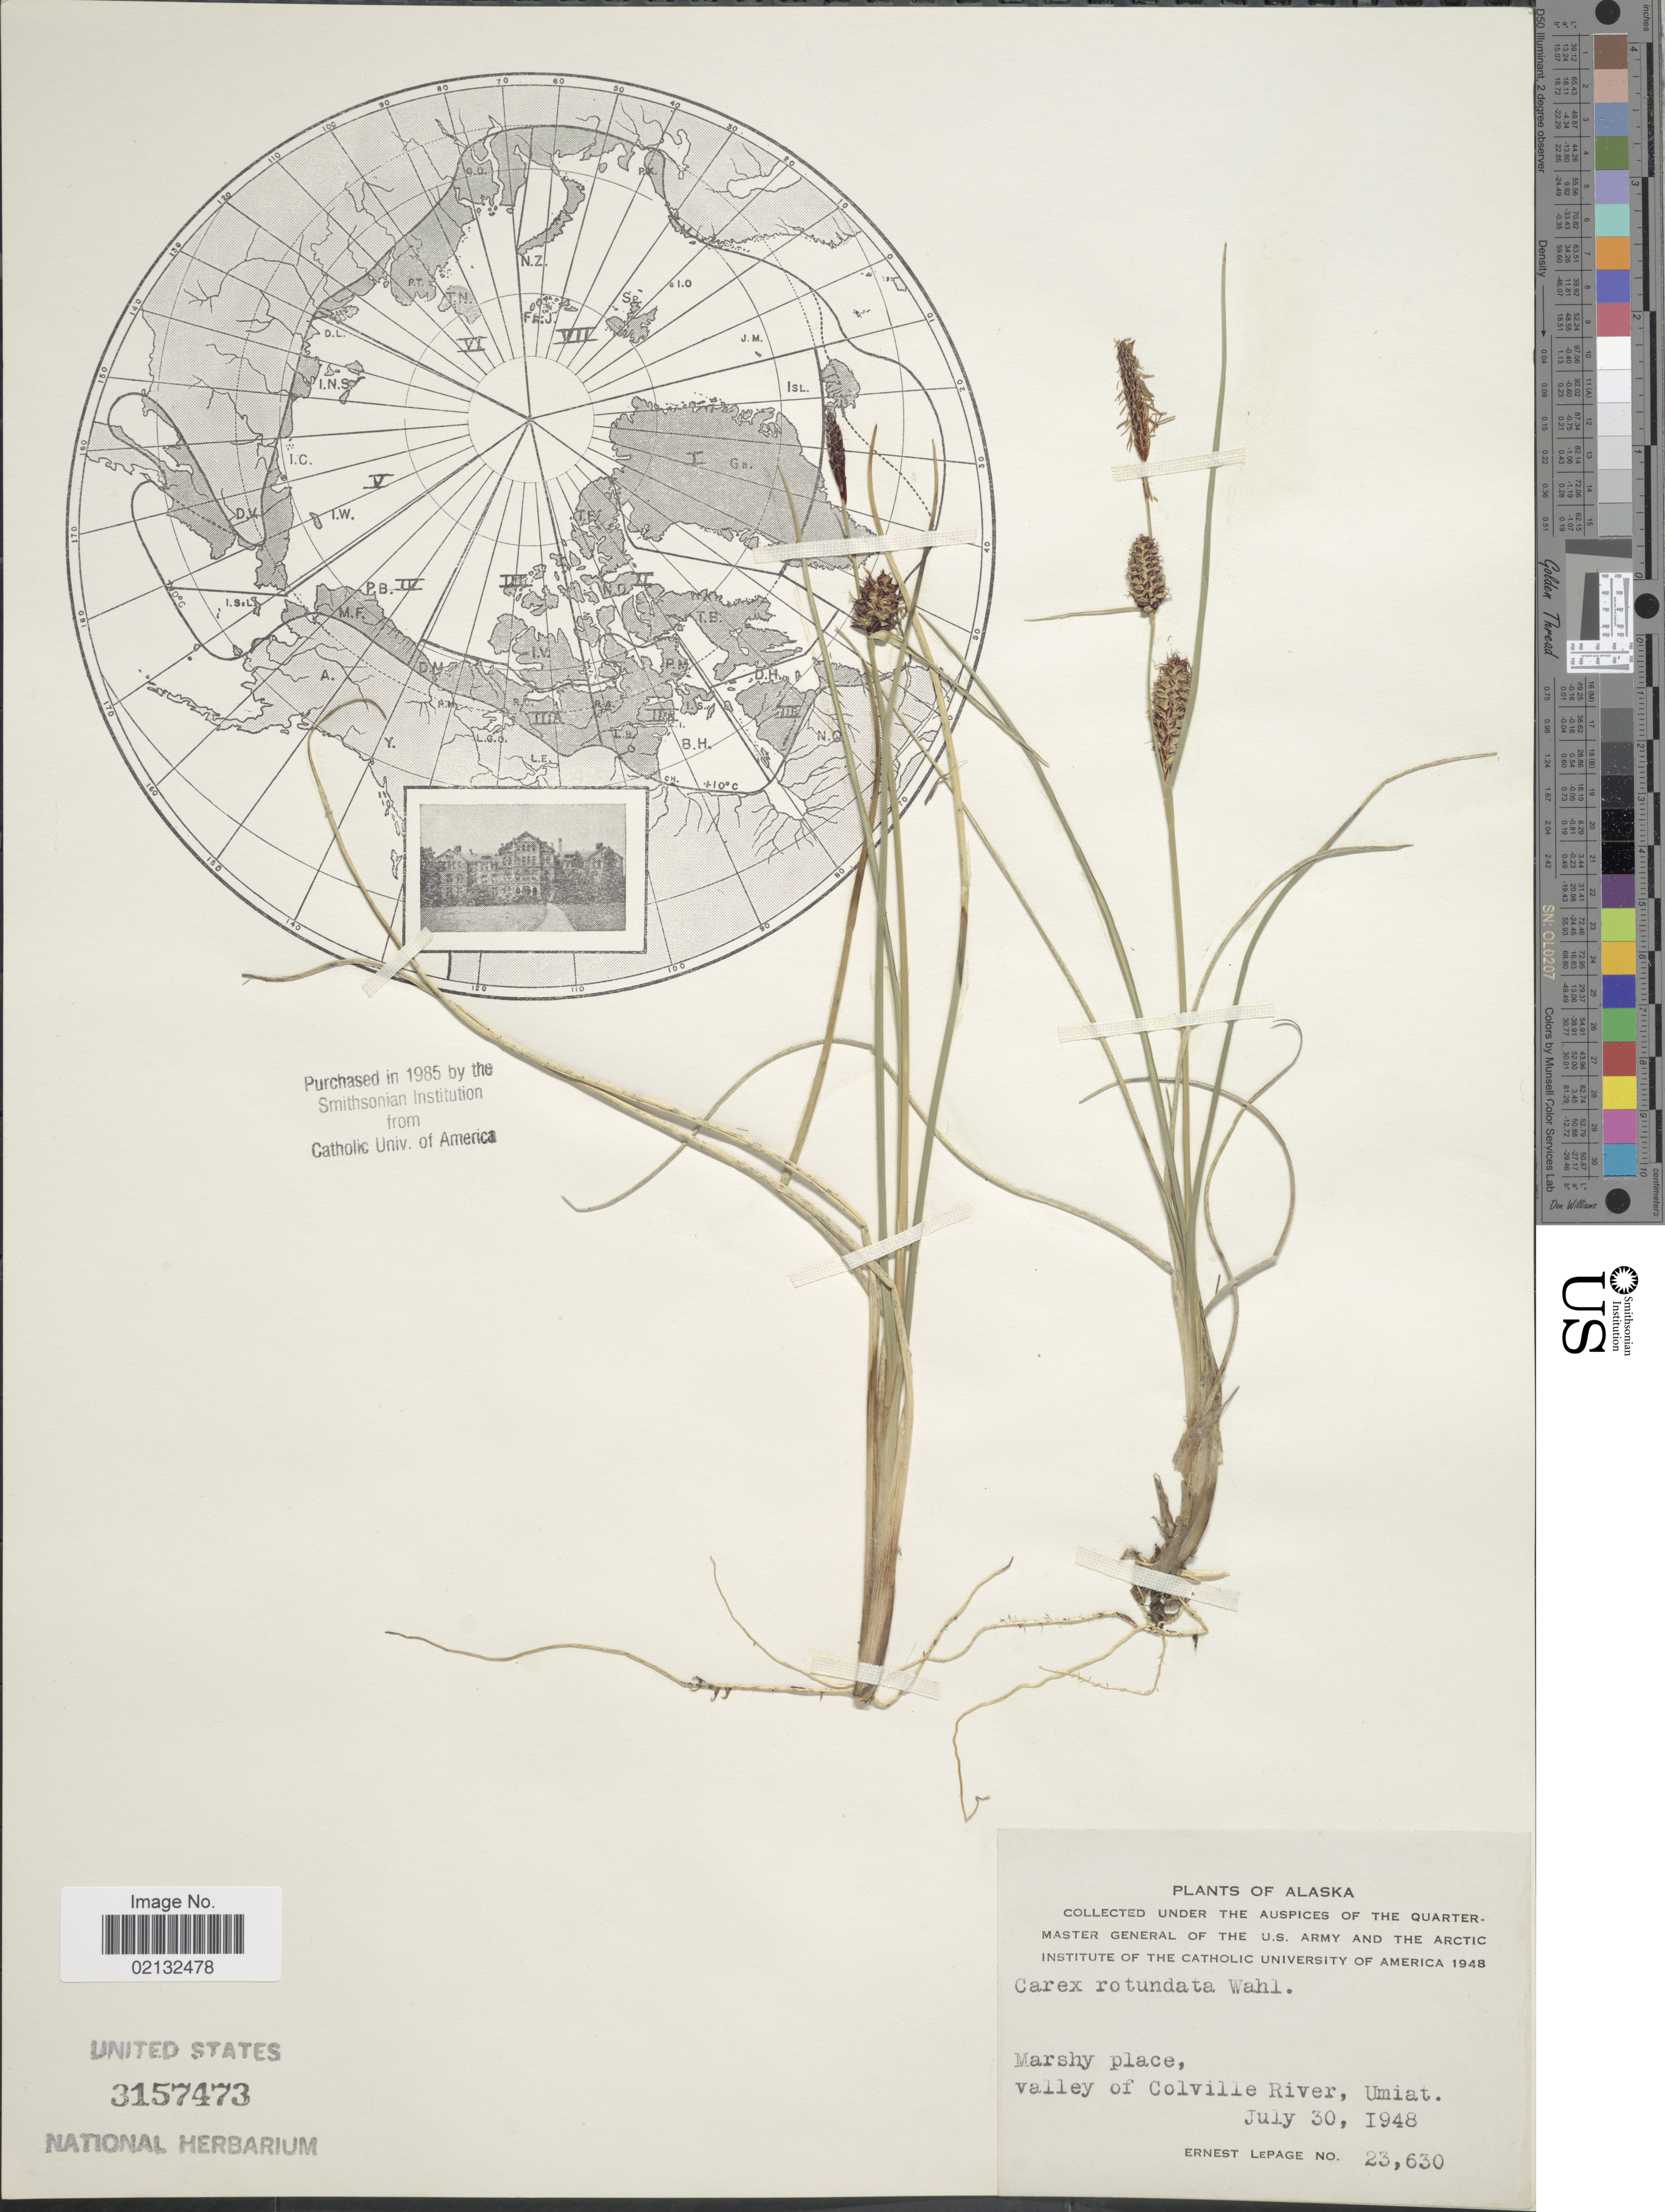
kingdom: Plantae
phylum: Tracheophyta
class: Liliopsida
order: Poales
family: Cyperaceae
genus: Carex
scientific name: Carex rotundata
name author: Wahlenb.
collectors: E. Lepage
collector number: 23630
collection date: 1948-07-30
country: United States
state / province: Alaska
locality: Valley of Colville River, Umiat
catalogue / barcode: US 3157473